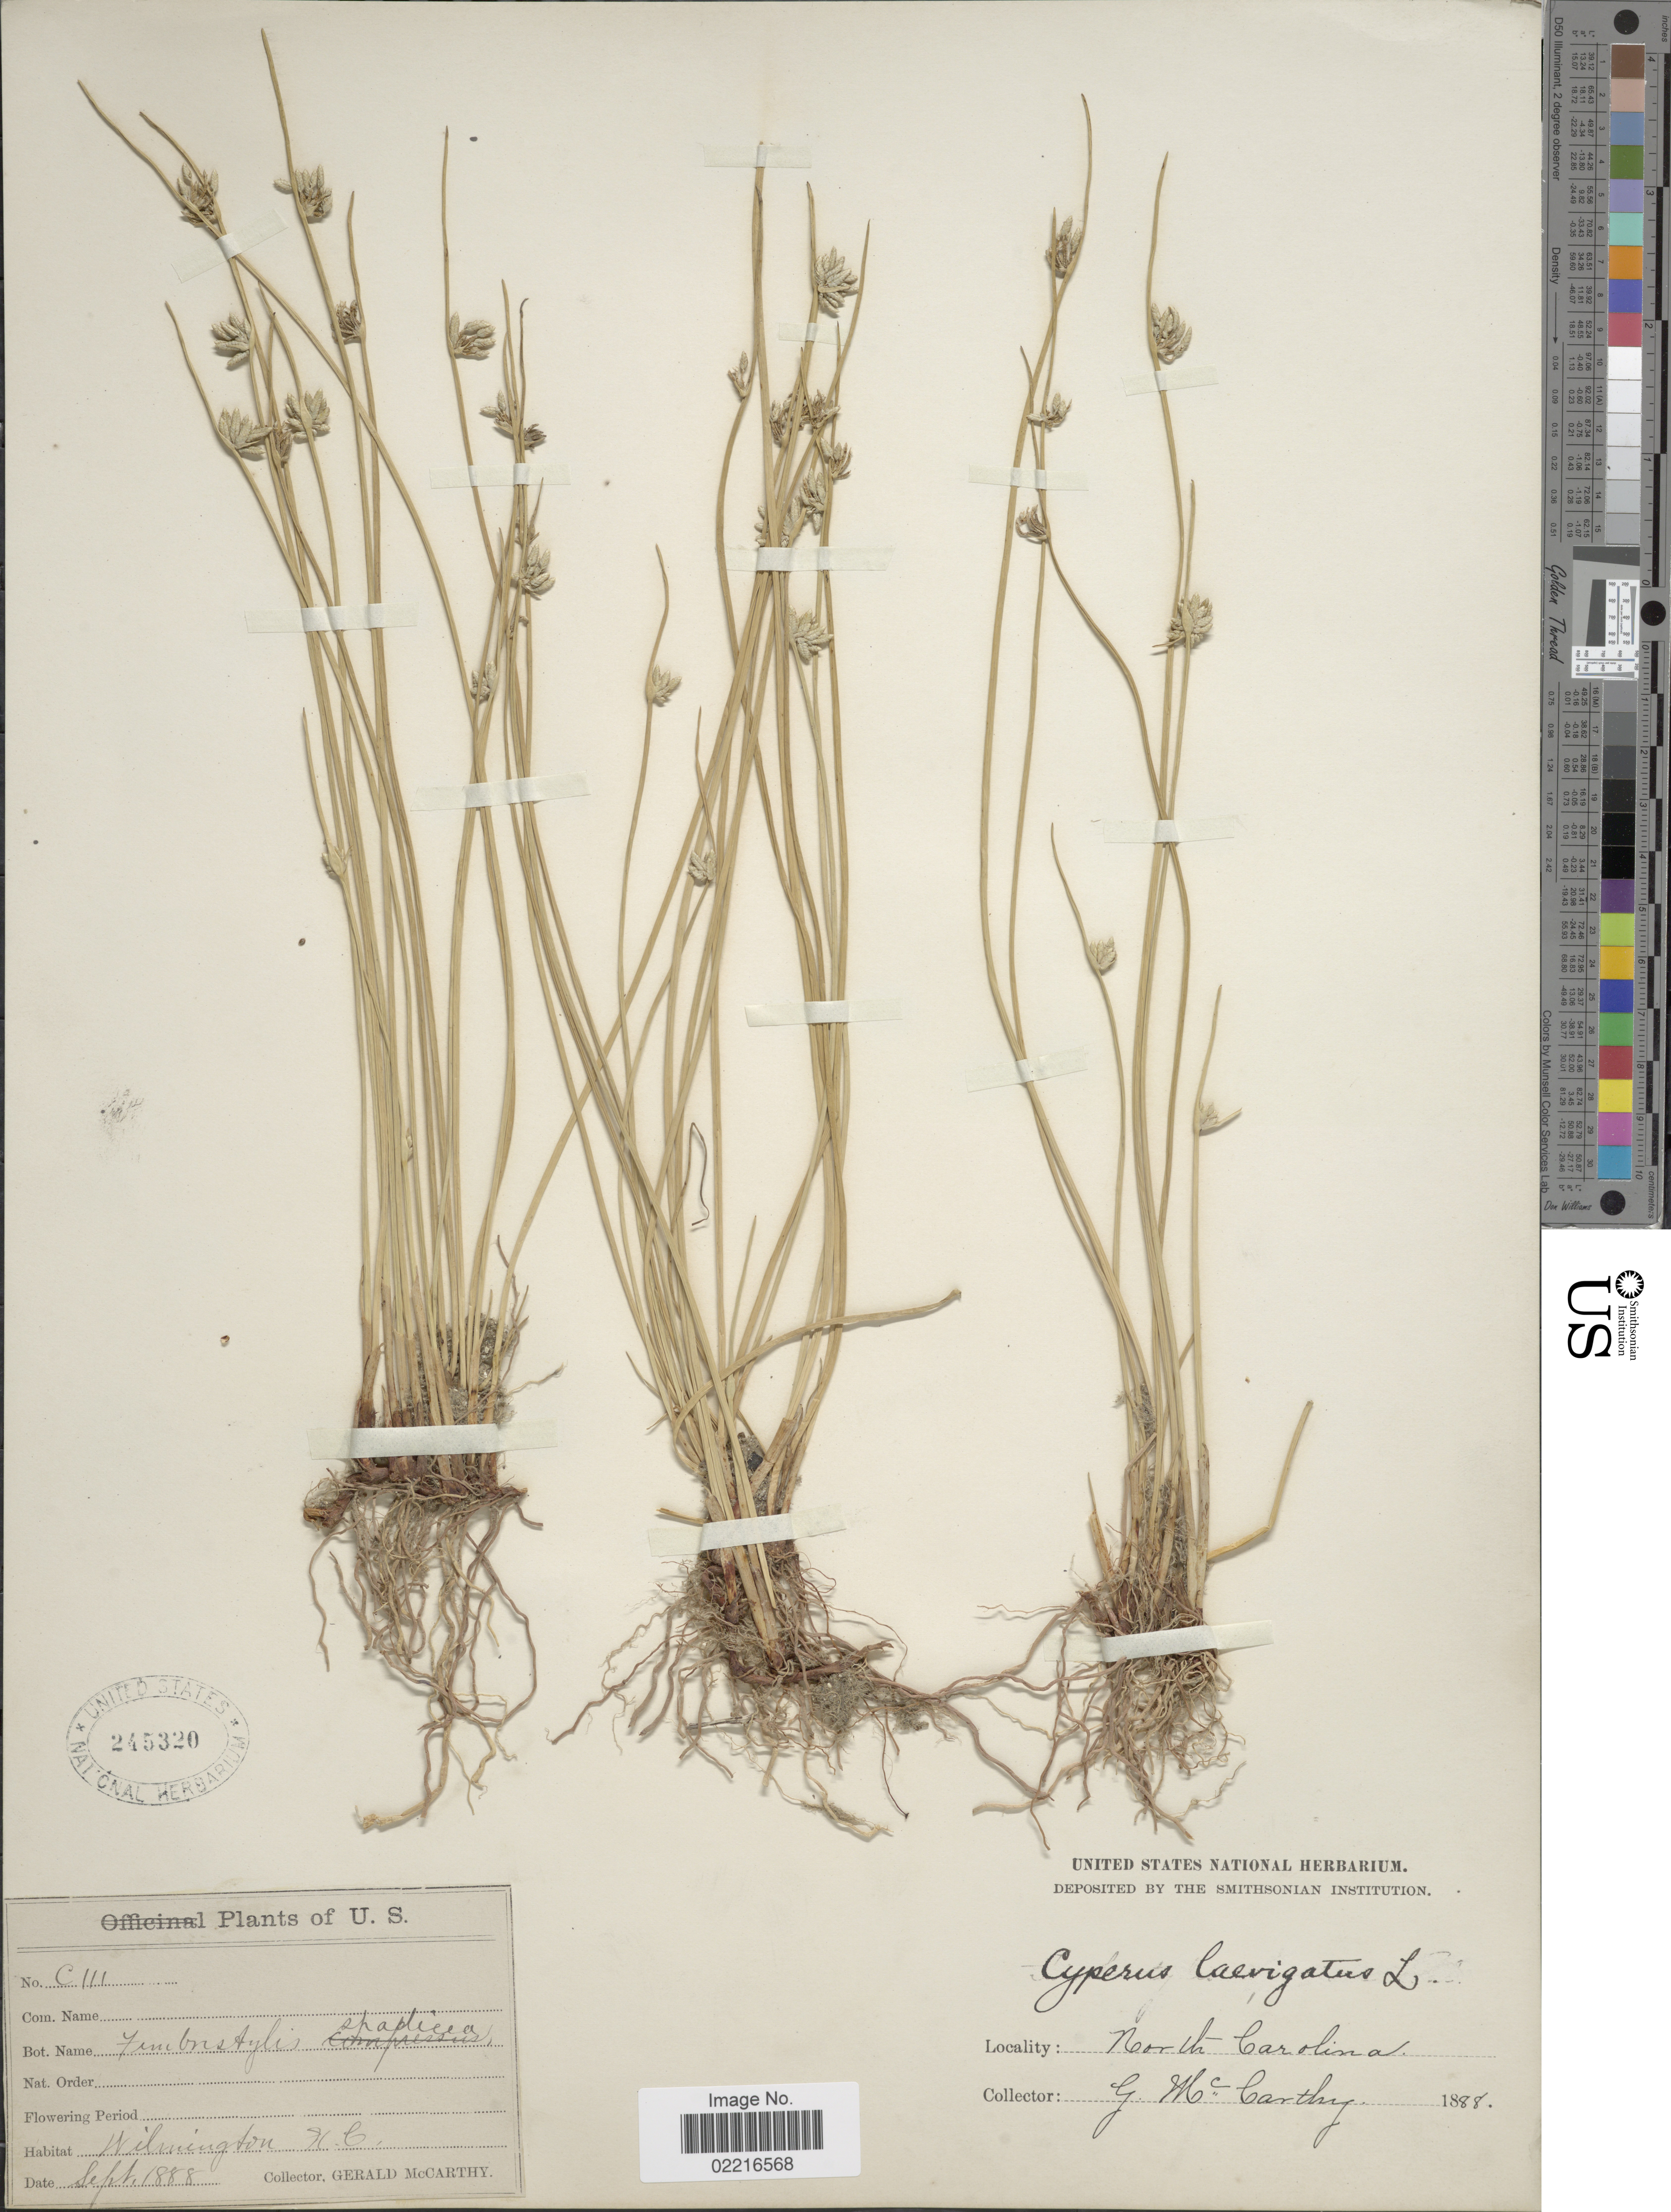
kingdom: Plantae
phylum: Tracheophyta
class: Liliopsida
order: Poales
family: Cyperaceae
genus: Cyperus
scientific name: Cyperus laevigatus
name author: L.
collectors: G. McCarthy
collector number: C111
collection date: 1888-09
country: United States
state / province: North Carolina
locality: Wilmington, N.C.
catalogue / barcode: US 245320